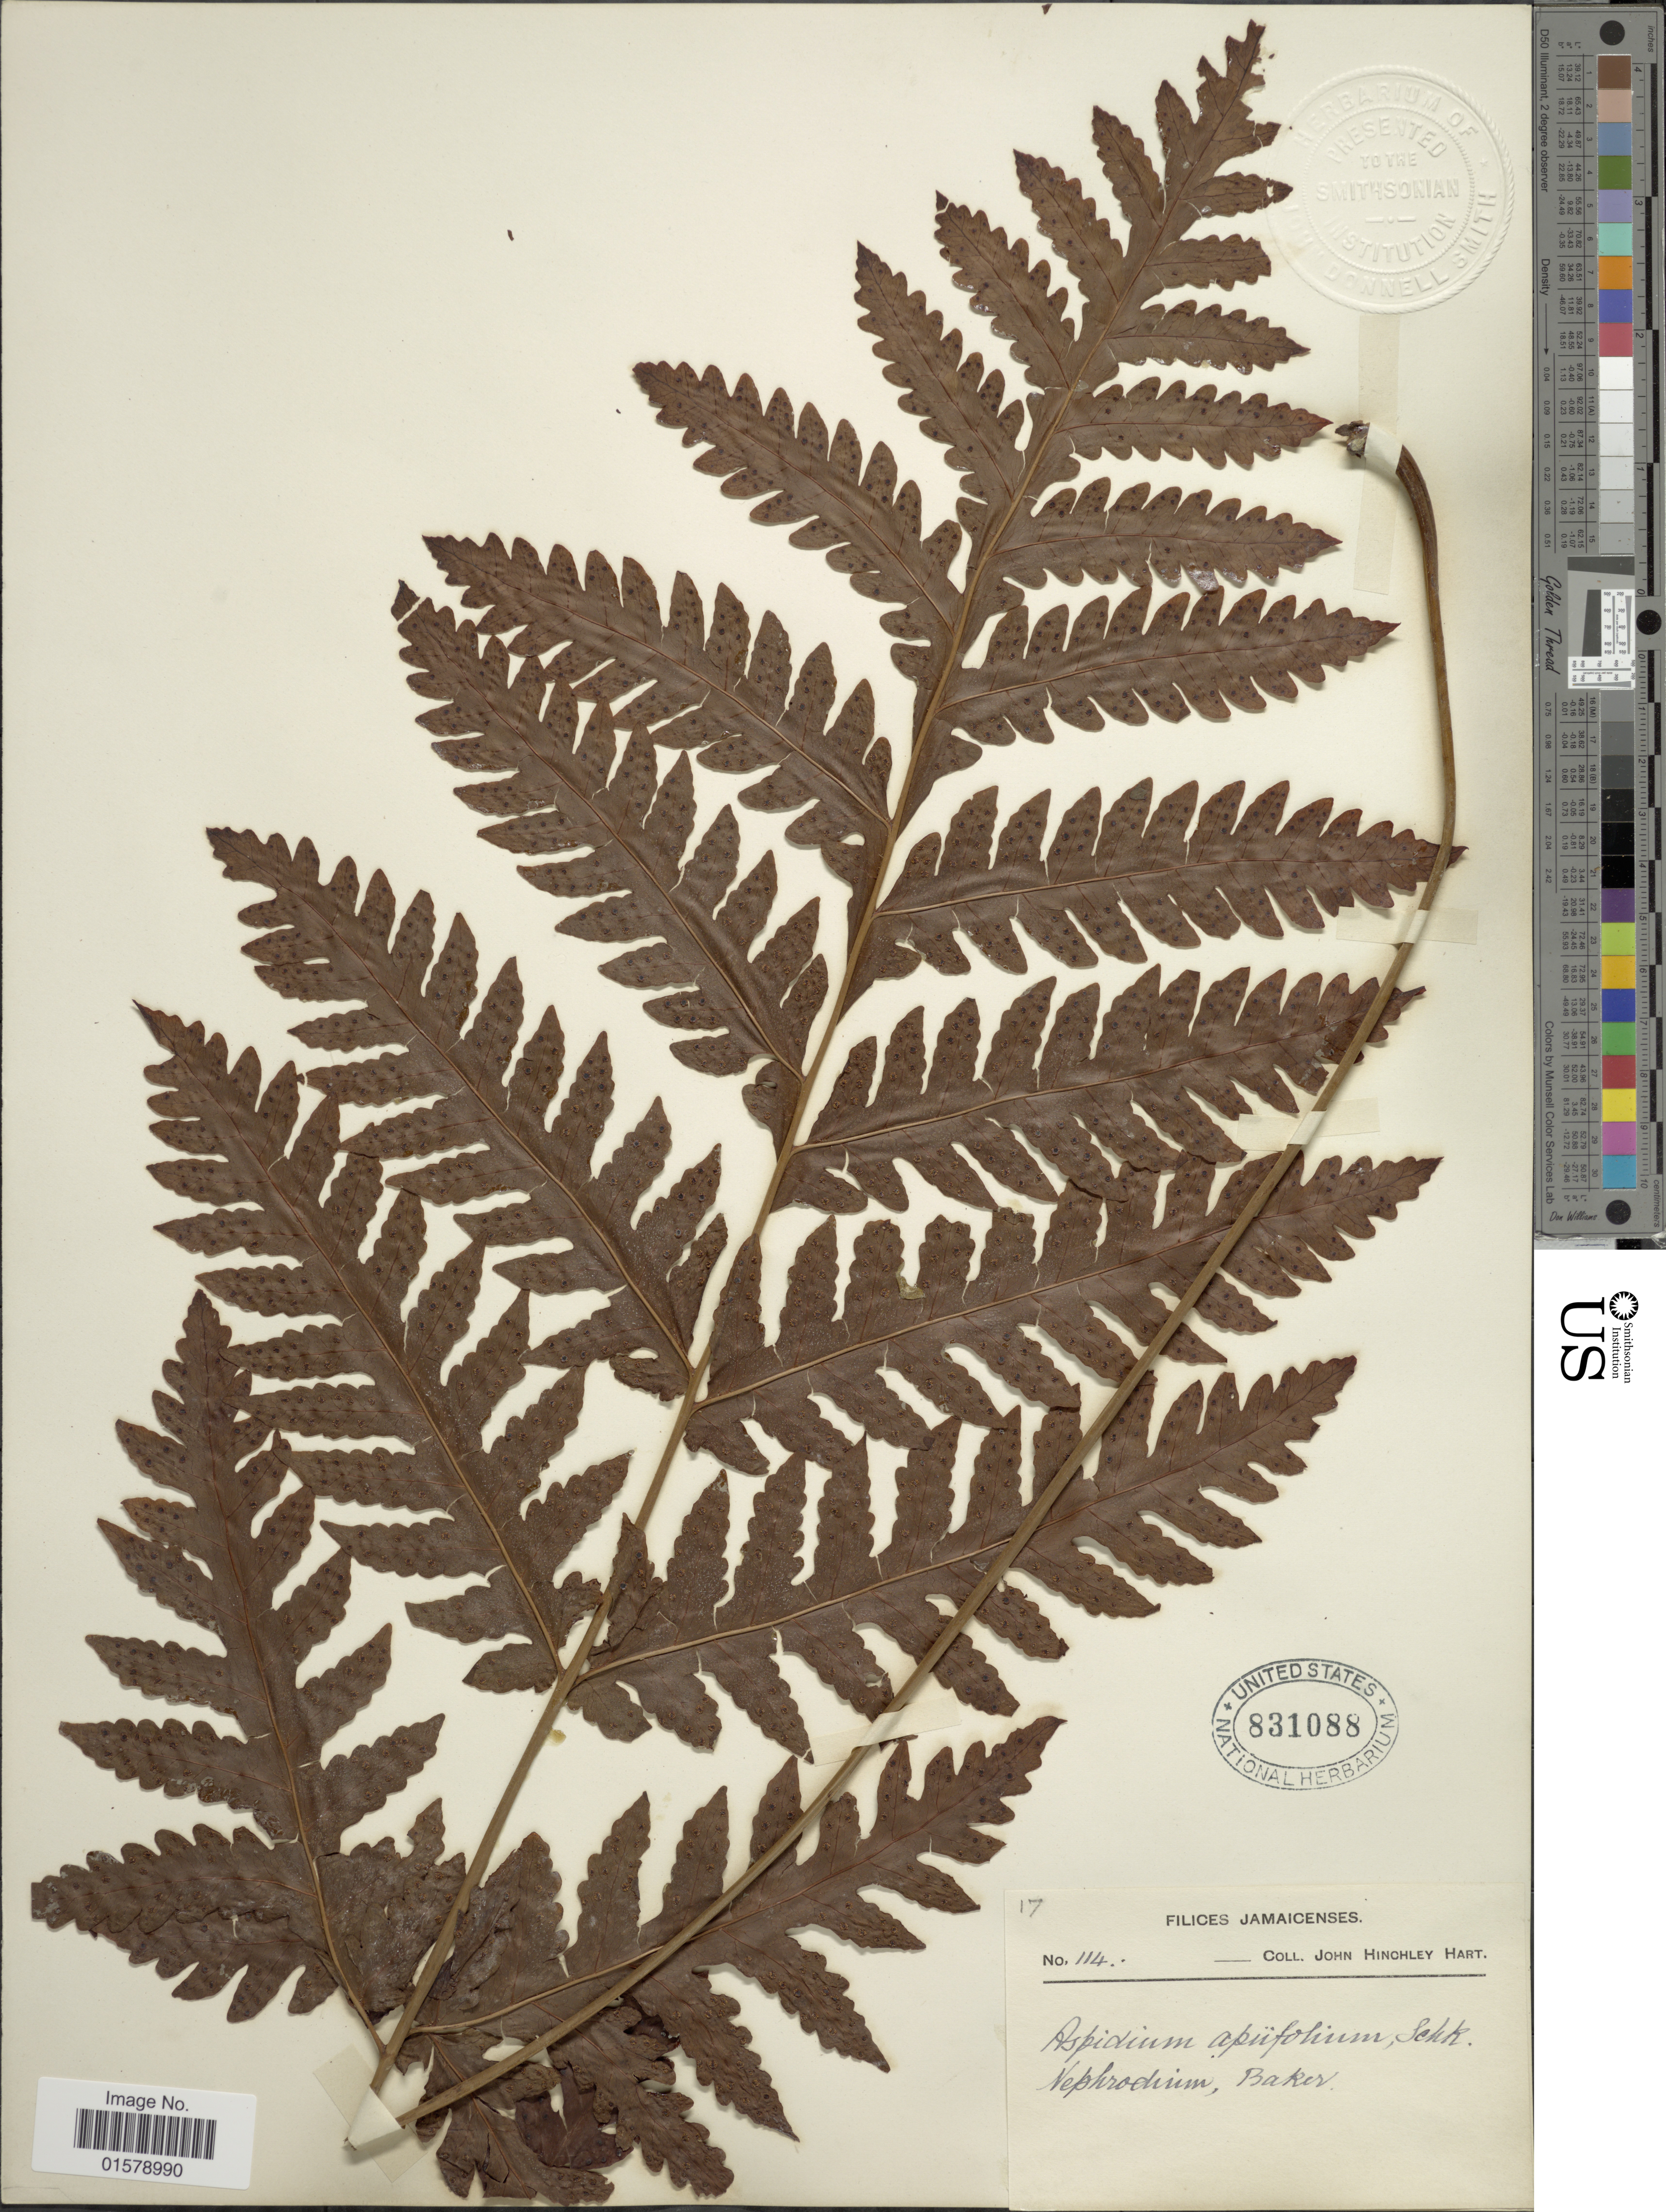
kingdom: Plantae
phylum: Tracheophyta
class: Polypodiopsida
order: Polypodiales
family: Tectariaceae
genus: Tectaria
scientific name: Tectaria apiifolia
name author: (Schkuhr) Copel.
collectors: J. H. Hart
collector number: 114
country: Jamaica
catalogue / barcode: US 831088